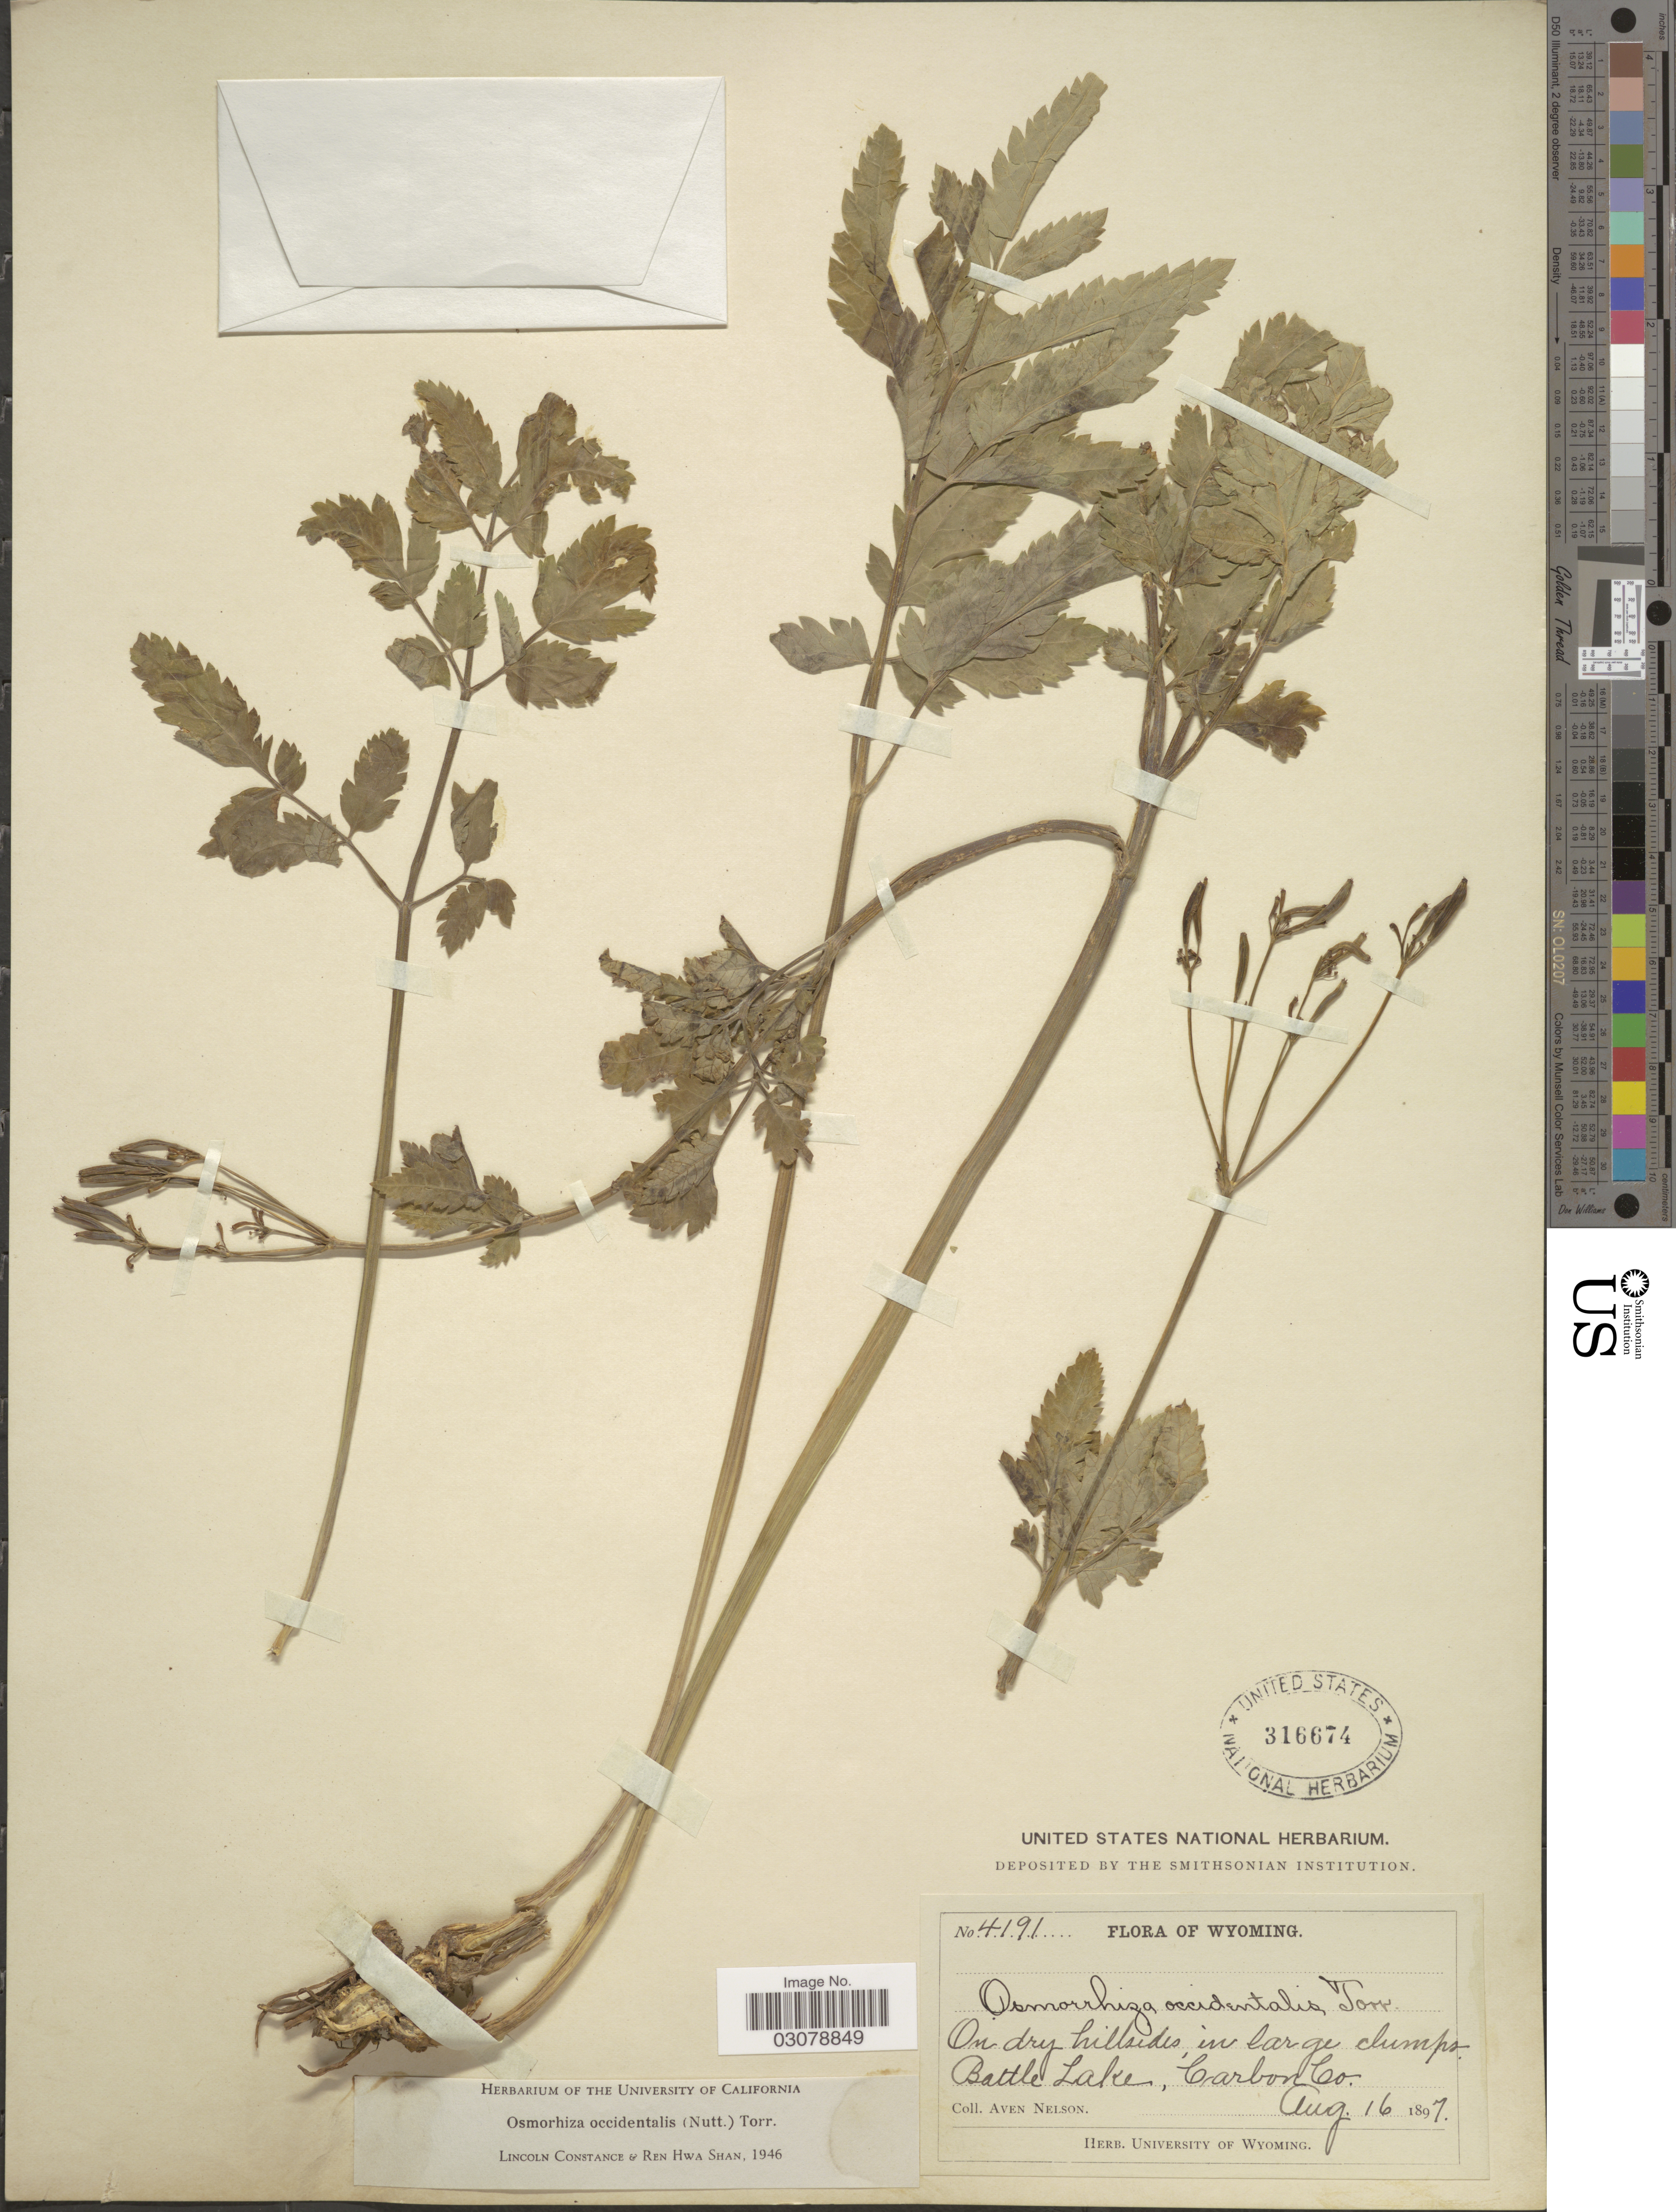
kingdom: Plantae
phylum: Tracheophyta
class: Magnoliopsida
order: Apiales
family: Apiaceae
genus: Osmorhiza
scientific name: Osmorhiza occidentalis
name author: (Nutt.) Torr.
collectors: A. Nelson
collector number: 4191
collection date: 1897-08-16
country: United States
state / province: Wyoming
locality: On dry hillsides in large clumps Battle Lake, Carbon Co.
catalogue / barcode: US 316674